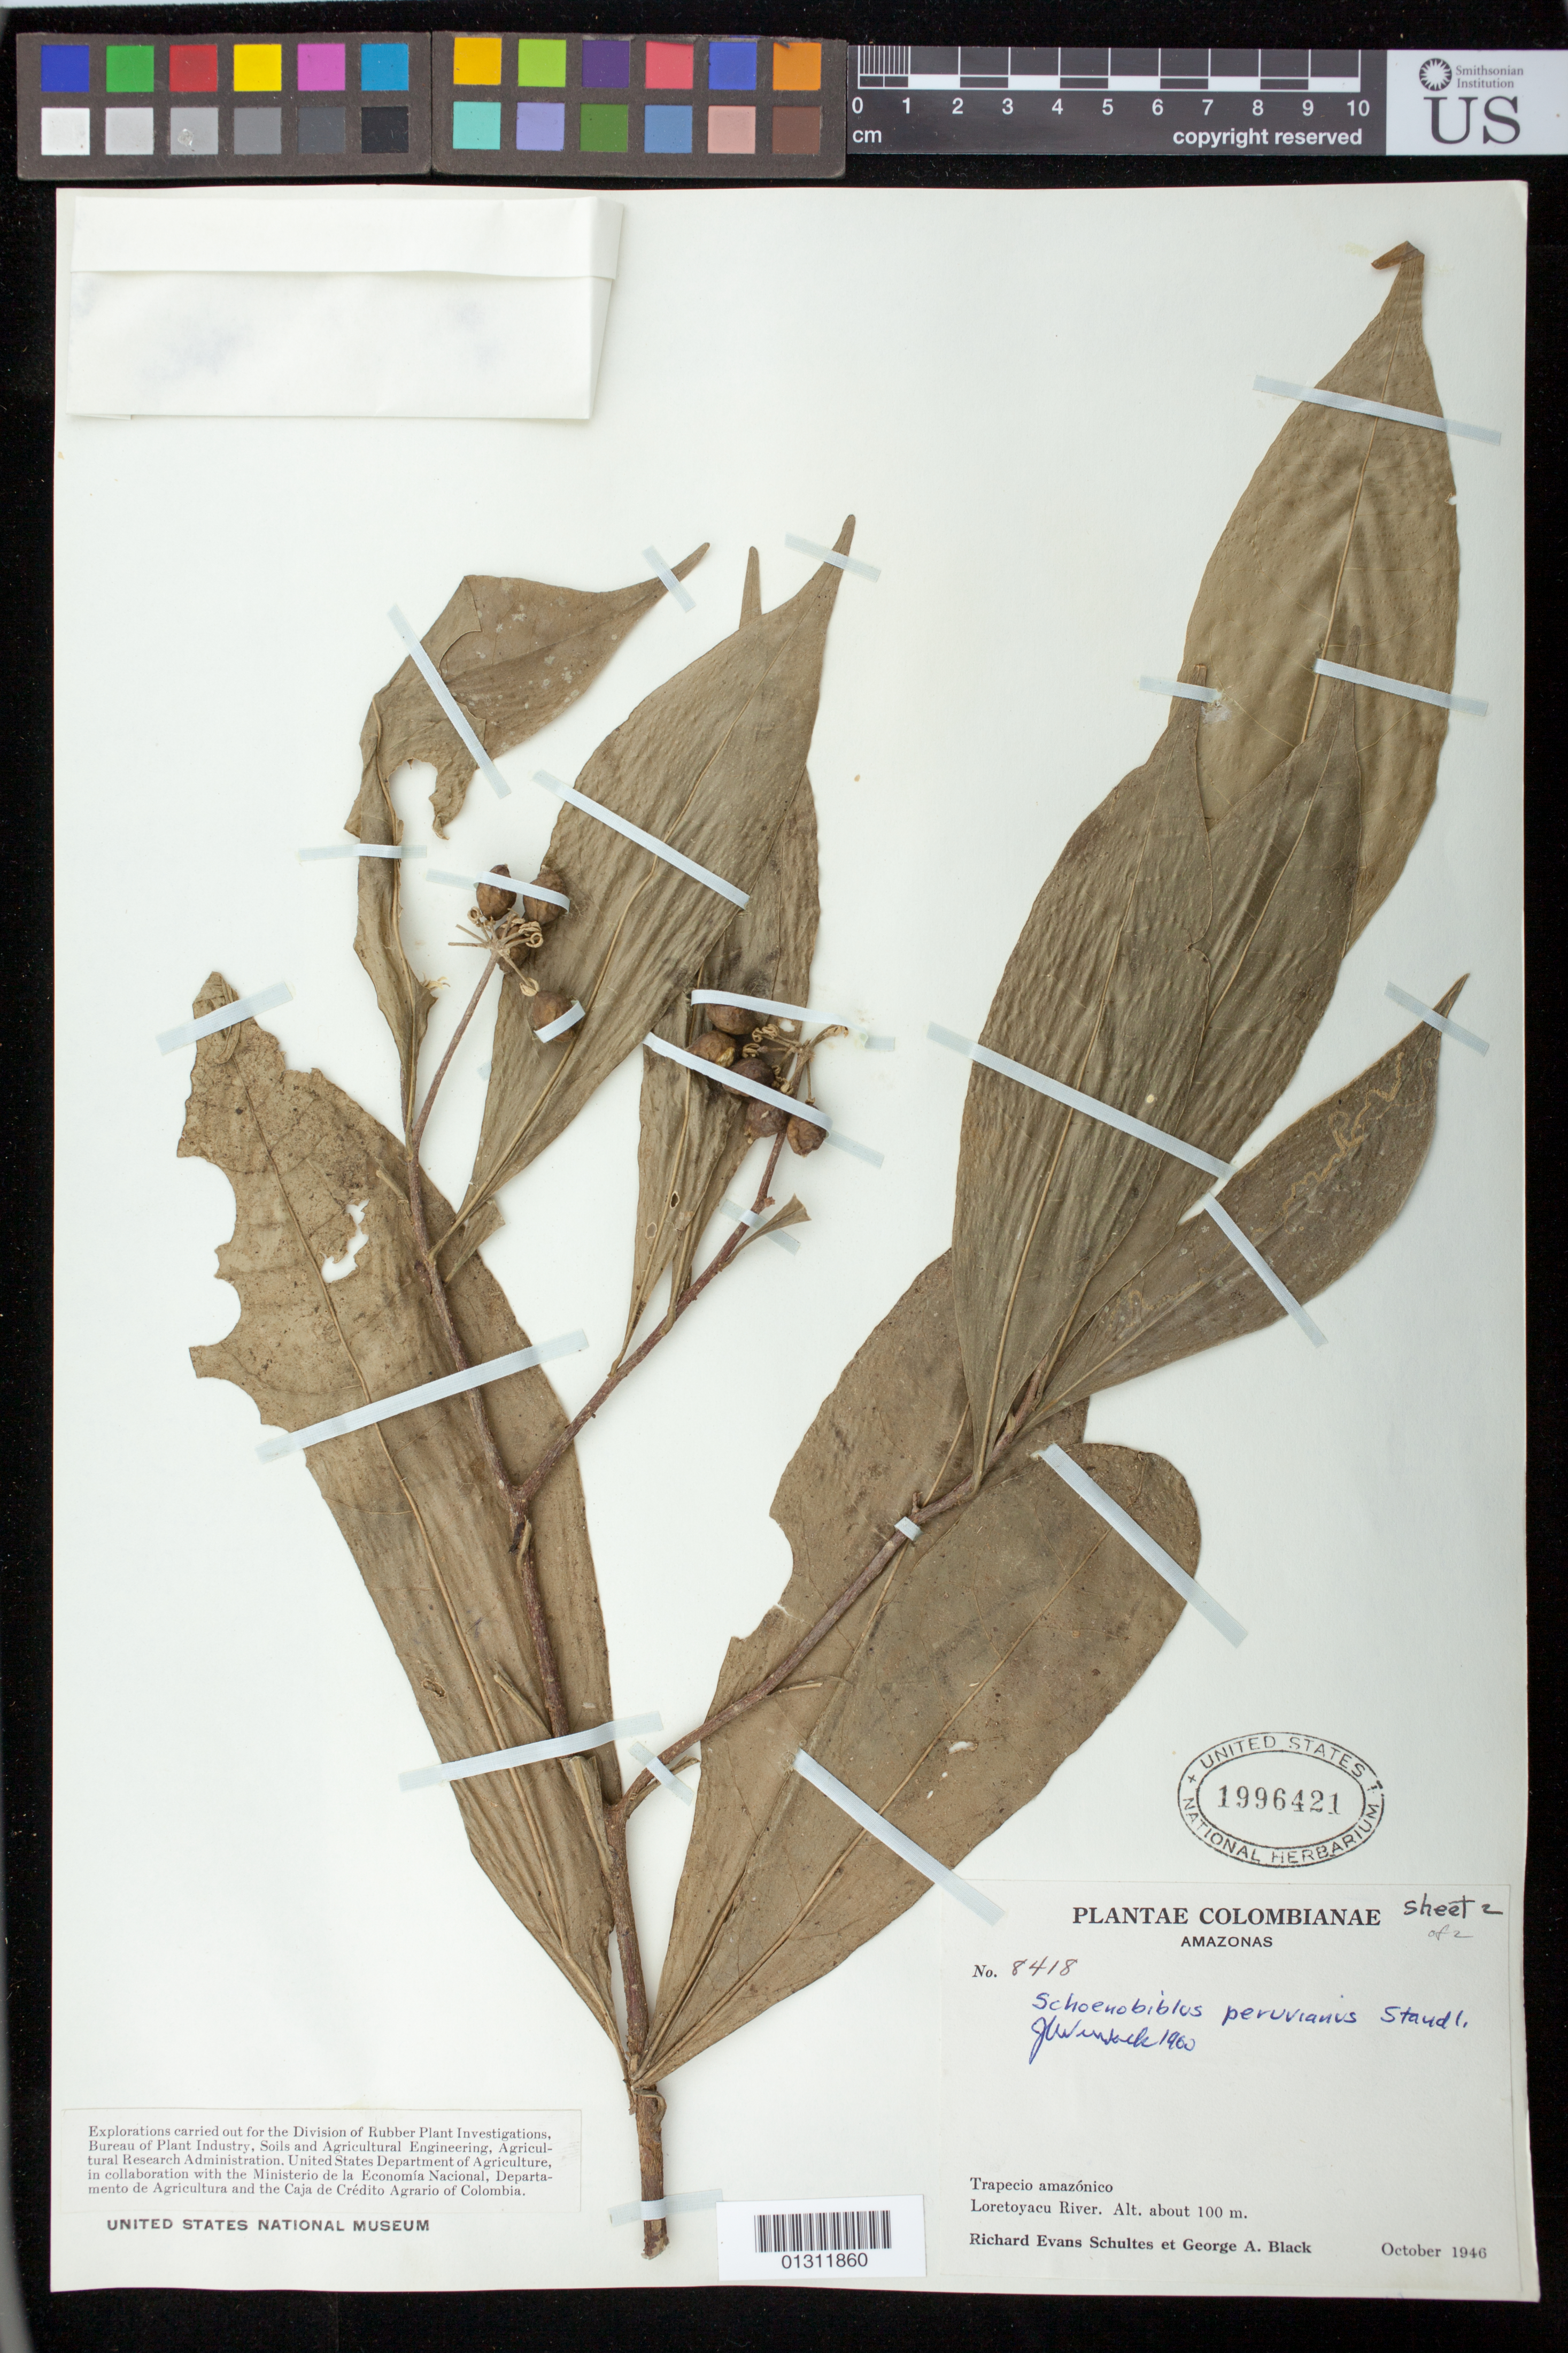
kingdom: Plantae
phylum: Tracheophyta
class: Magnoliopsida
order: Malvales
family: Thymelaeaceae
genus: Schoenobiblus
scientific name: Schoenobiblus peruvianus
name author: Standl.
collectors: R. E. Schultes & G. A. Black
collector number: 8418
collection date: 1946-10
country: Colombia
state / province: Amazonas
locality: Trapecio amazónico. Loretoyacu River.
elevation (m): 100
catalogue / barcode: US 1996421